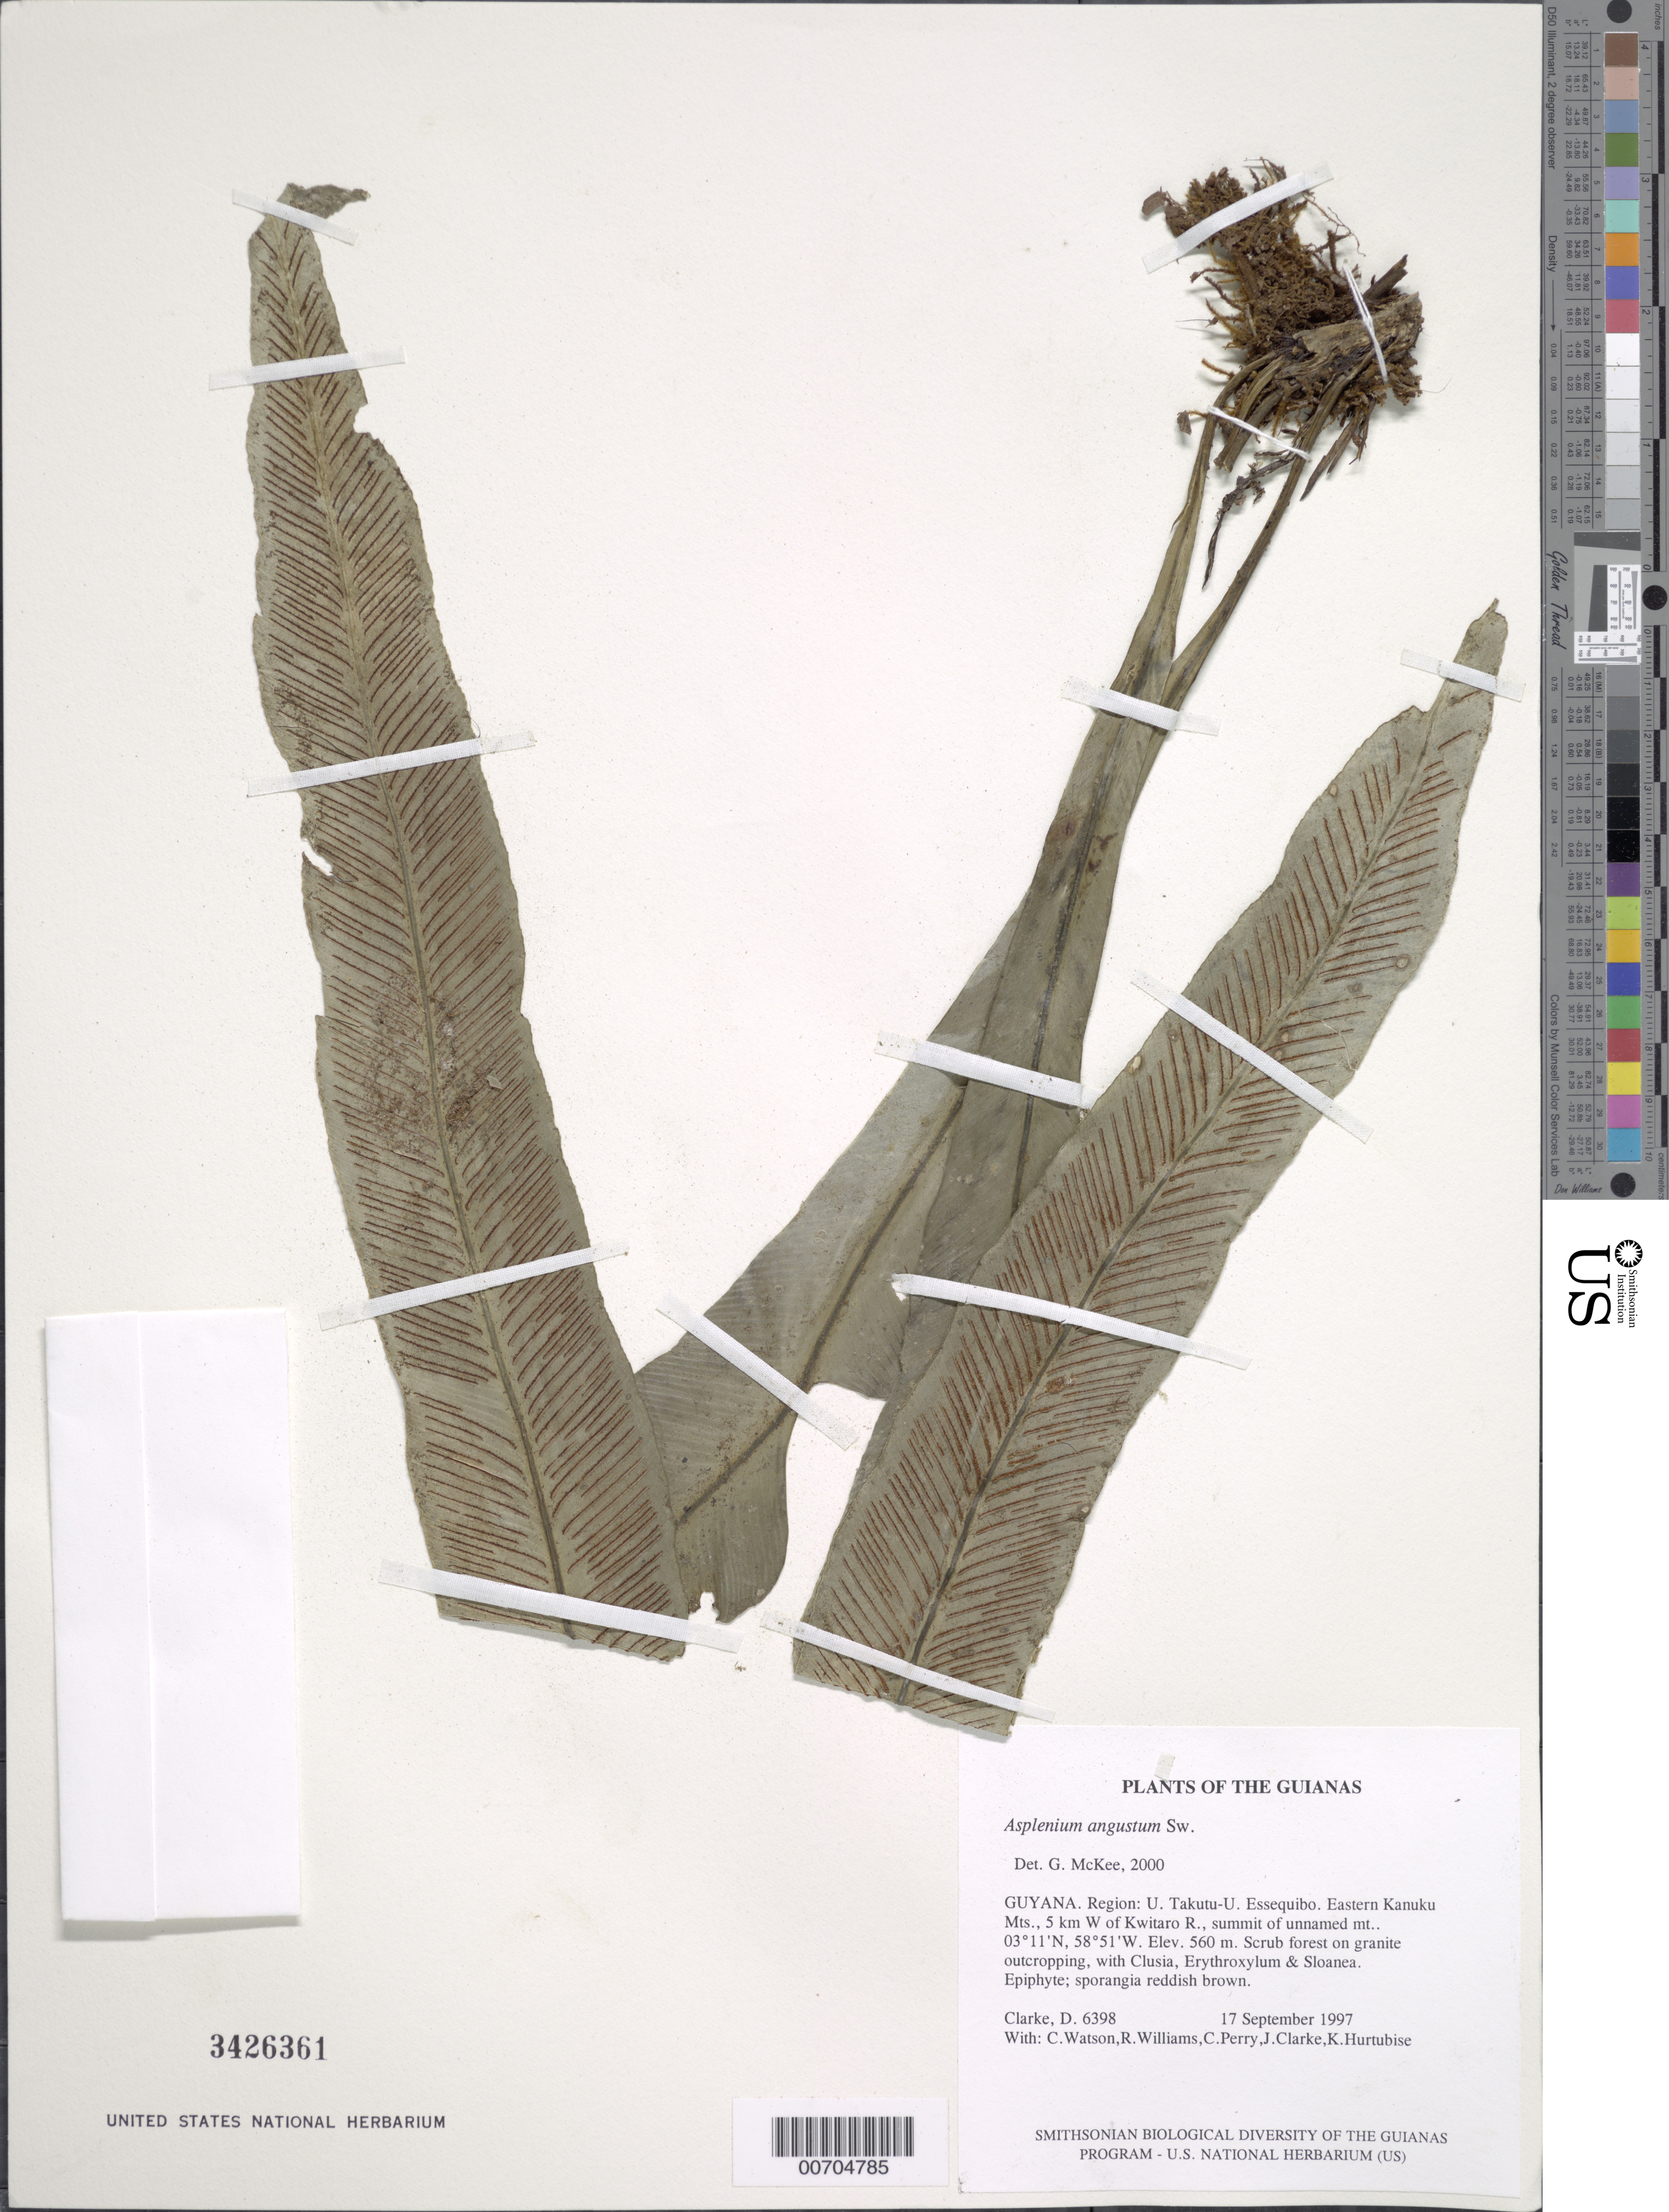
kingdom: Plantae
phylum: Tracheophyta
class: Polypodiopsida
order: Polypodiales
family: Aspleniaceae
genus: Asplenium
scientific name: Asplenium angustum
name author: Sw.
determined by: McKee, G. S., (US), NMNH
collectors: H. D. Clarke, C. Watson, R. Williams, C. Perry, J. Clarke & K. Hurtubise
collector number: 6398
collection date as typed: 17 September 1997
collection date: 1997-09-17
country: Guyana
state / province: U. Takutu-U. Essequibo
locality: Eastern Kanuku Mts., 5 km W of Kwitaro R., summit of unnamed mt.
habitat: Scrub forest on granite outcropping, with Clusia, Erythroxylum & Sloanea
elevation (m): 560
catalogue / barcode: US 3426361